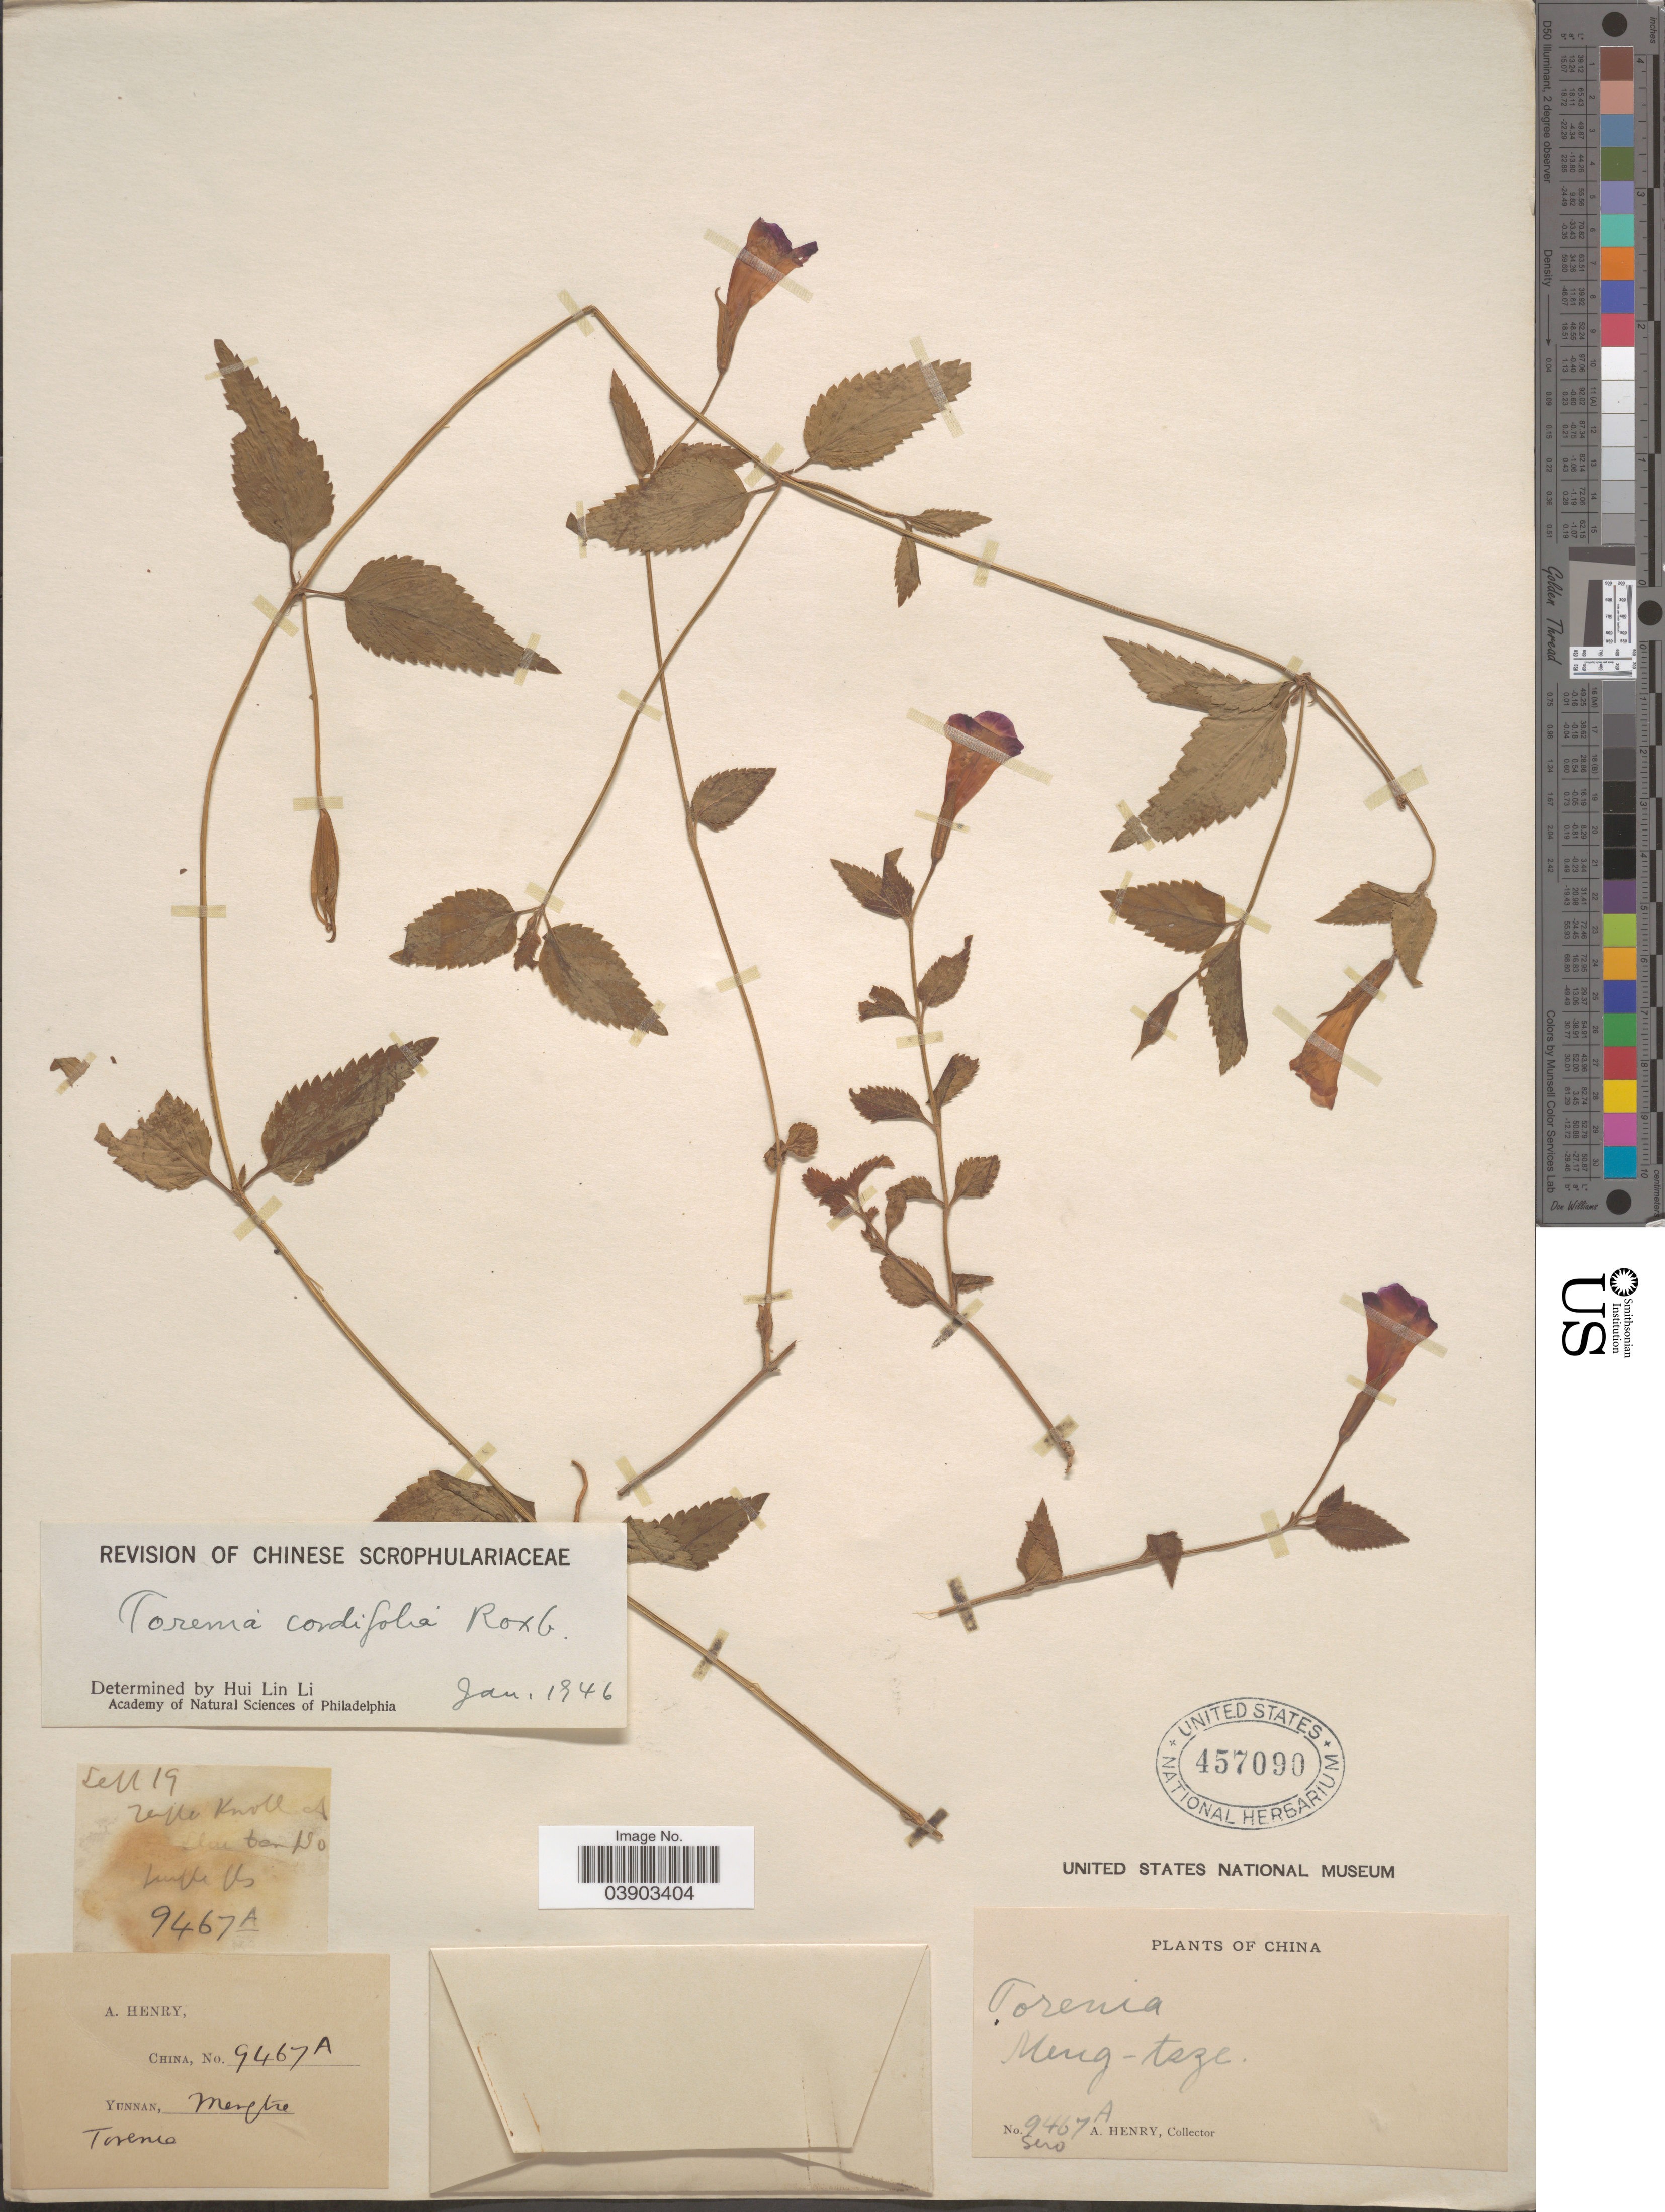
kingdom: Plantae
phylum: Tracheophyta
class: Magnoliopsida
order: Lamiales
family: Linderniaceae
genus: Torenia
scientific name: Torenia cordifolia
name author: Roxb.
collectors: A. Henry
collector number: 9467A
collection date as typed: Transcribed d/m/y: /9/19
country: China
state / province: Yunnan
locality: Meng-tsze.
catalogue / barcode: US 457090